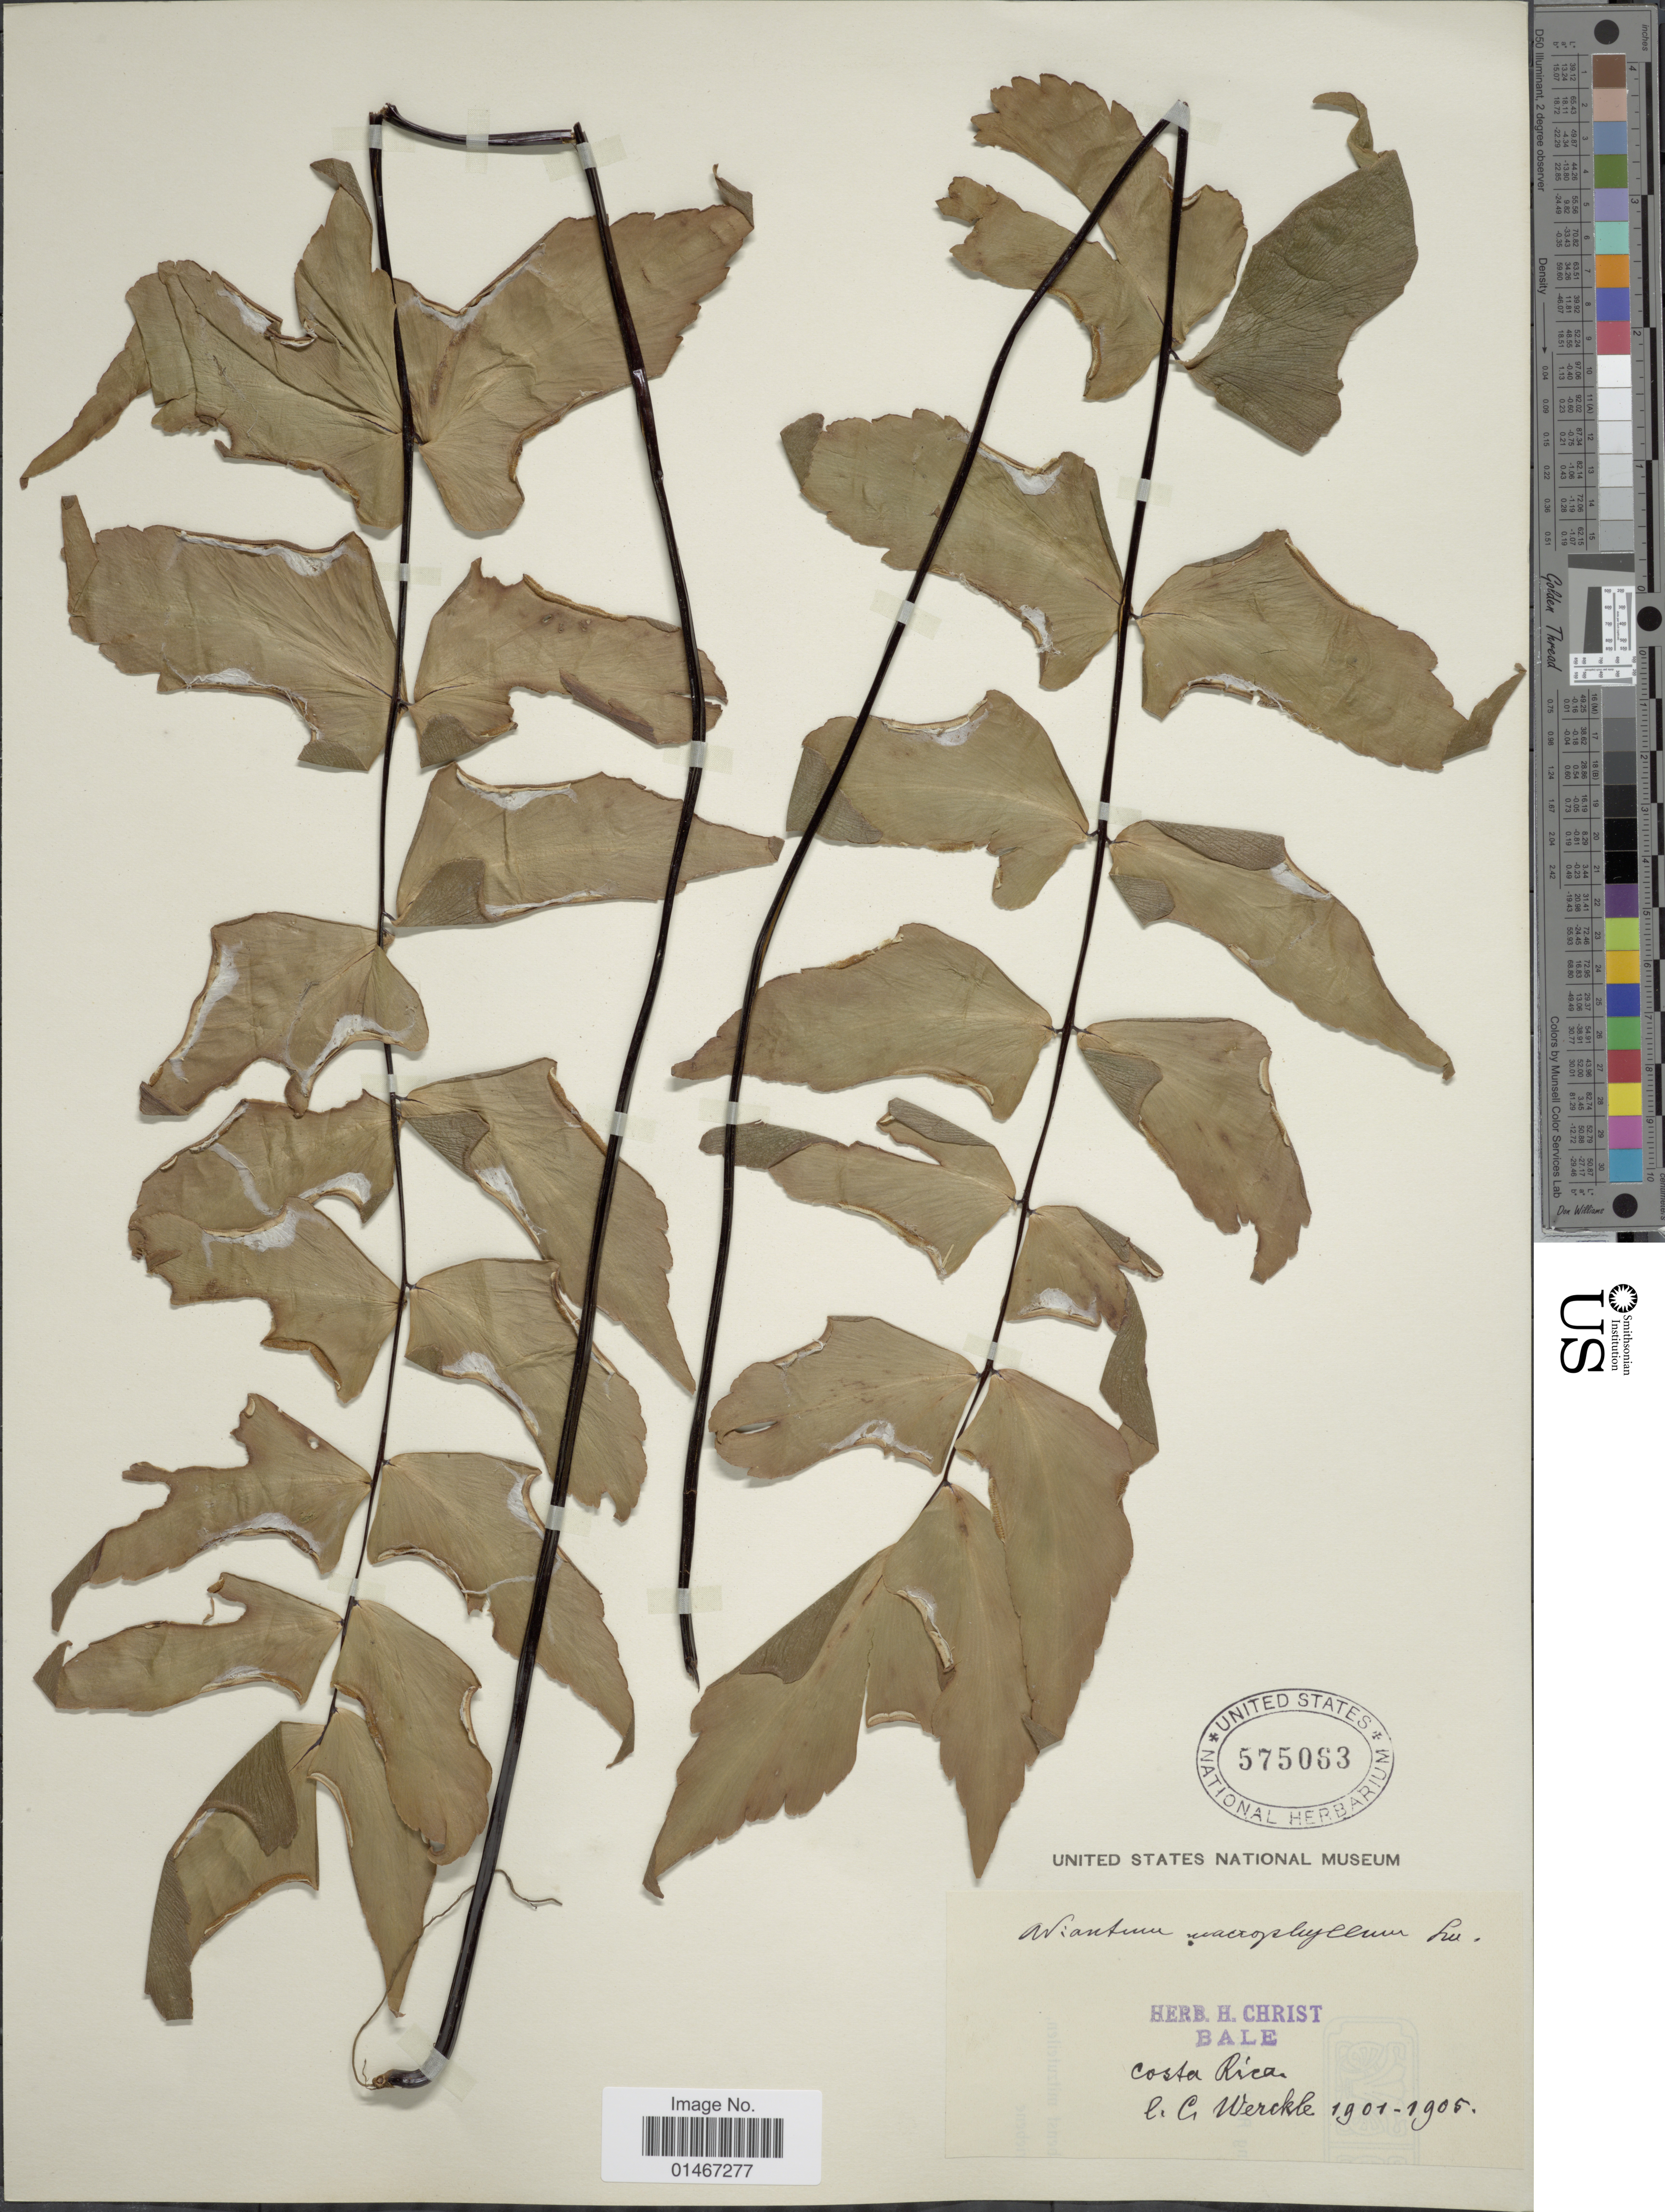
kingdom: Plantae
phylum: Tracheophyta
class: Polypodiopsida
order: Polypodiales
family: Pteridaceae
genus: Adiantum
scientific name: Adiantum macrophyllum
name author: Sw.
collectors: C. C Wercklé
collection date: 1901/1905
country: Costa Rica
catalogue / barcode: US 575063